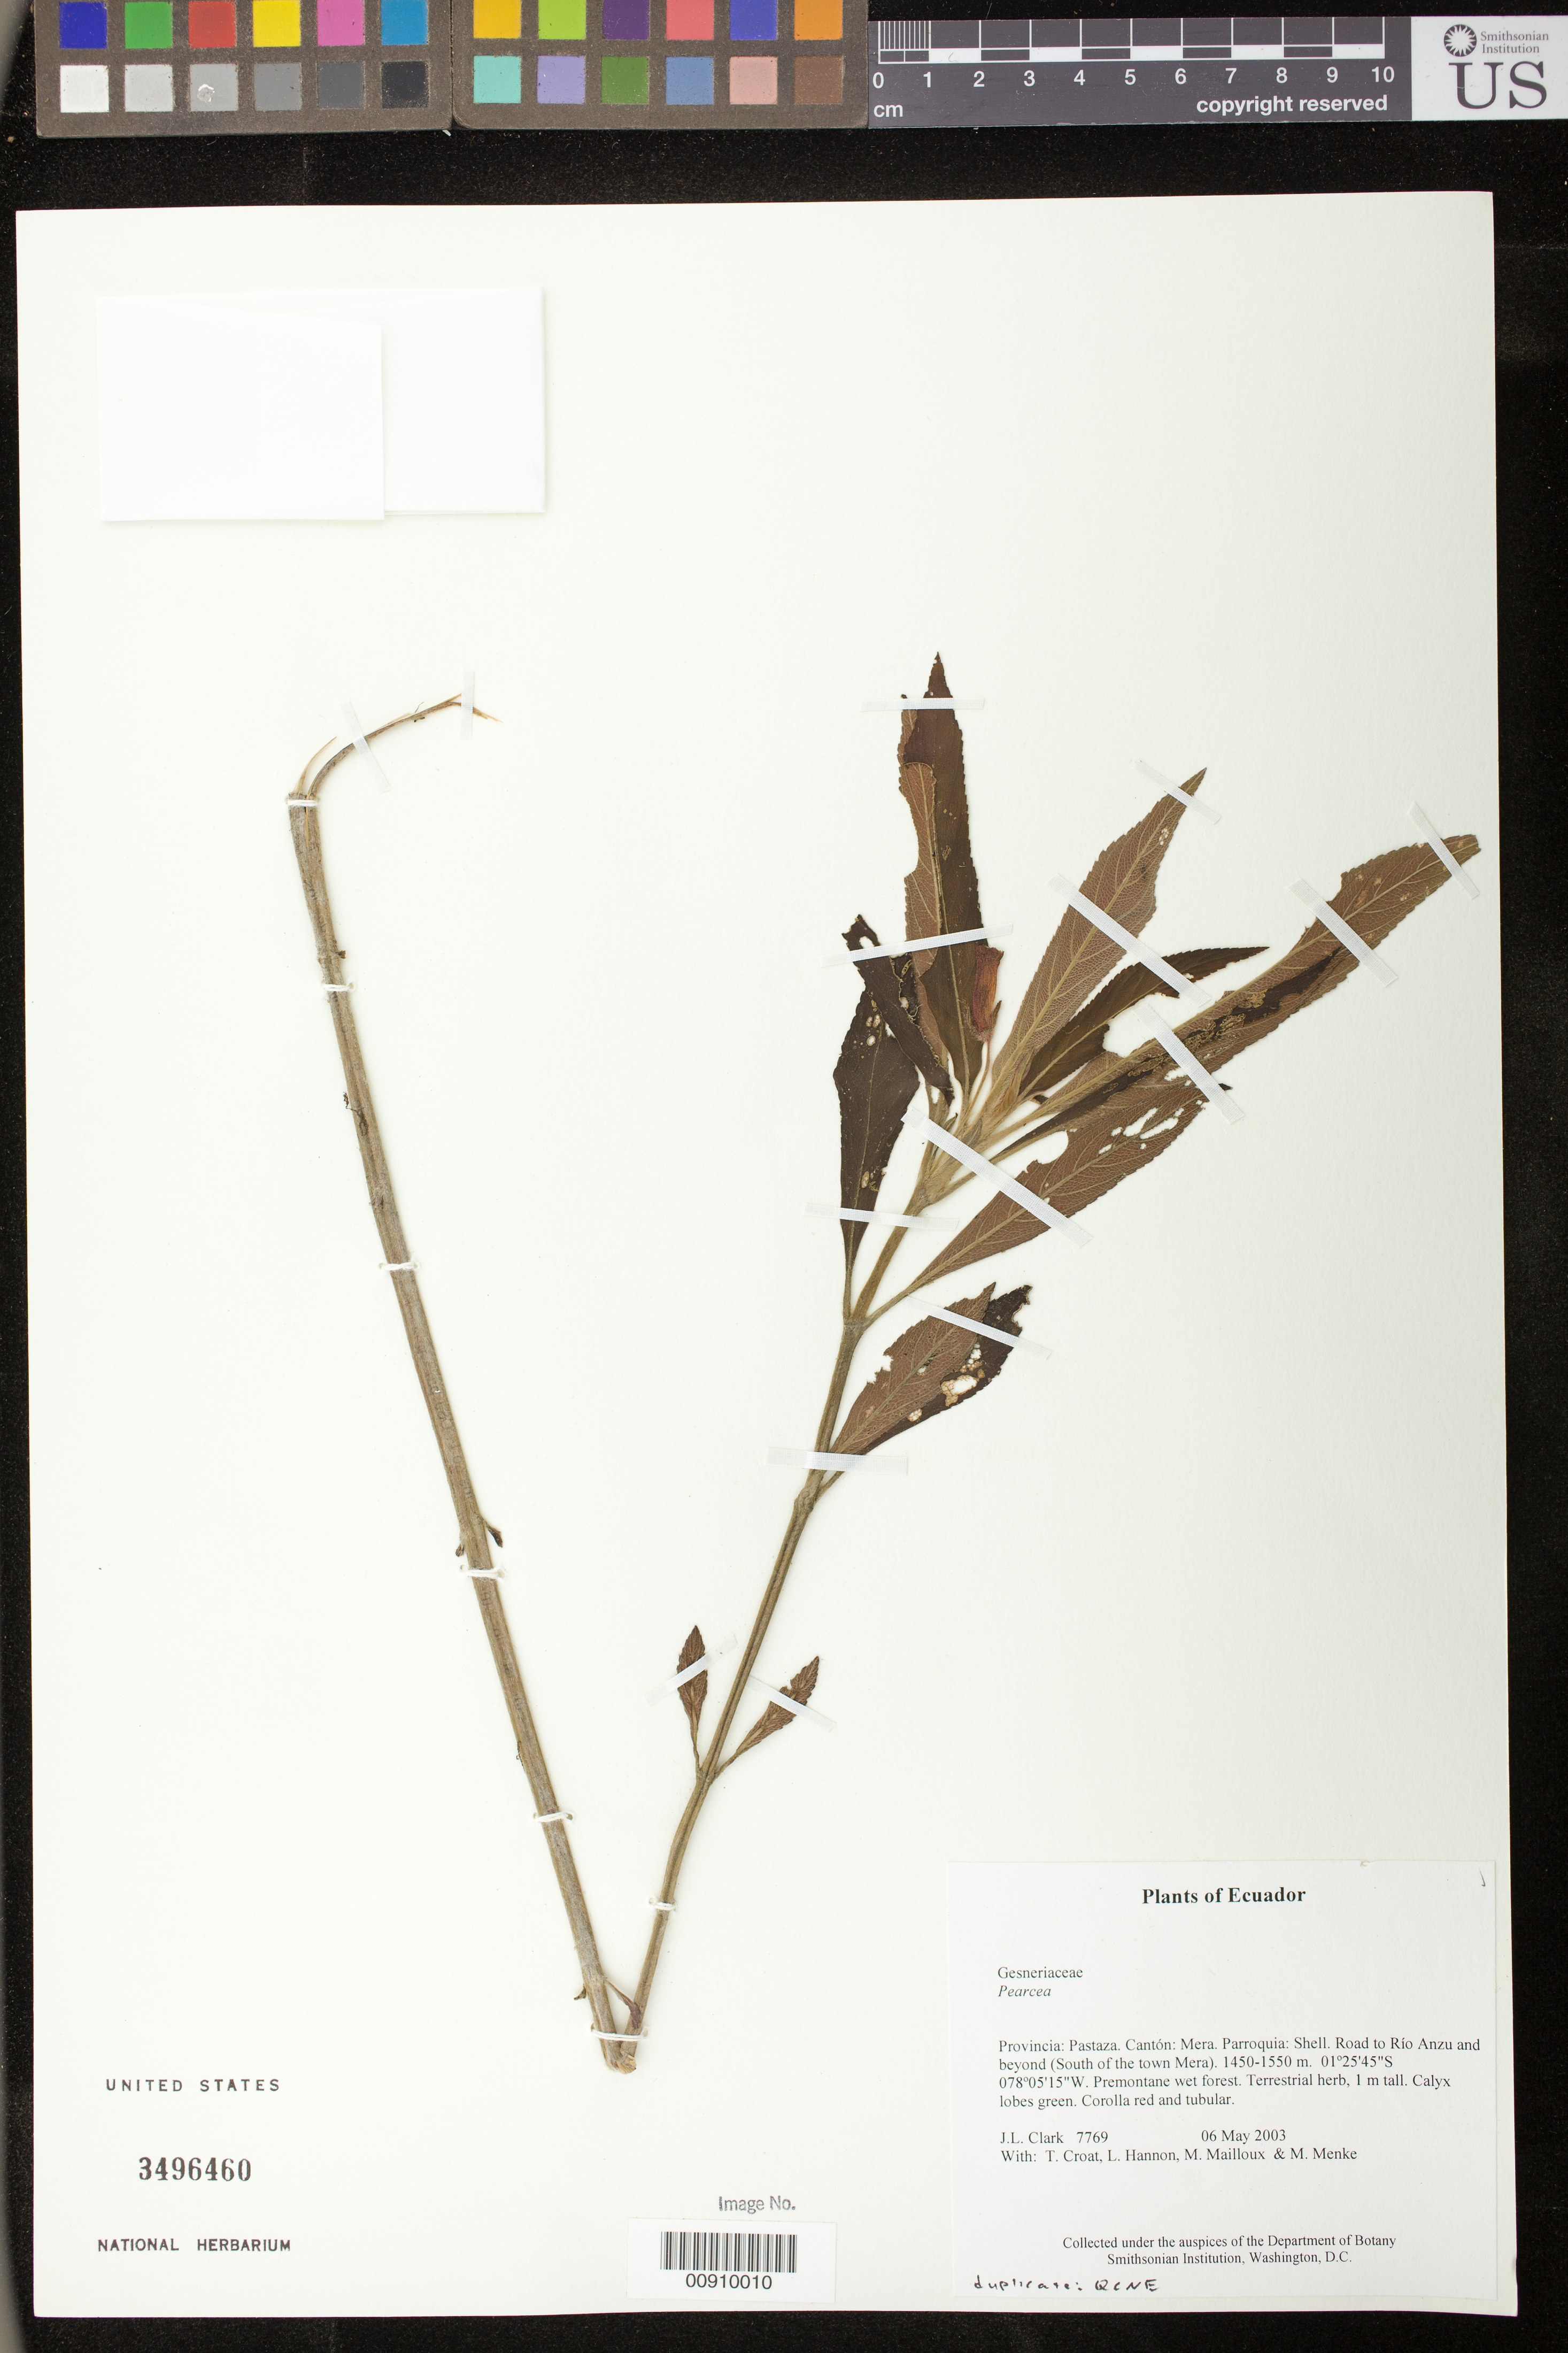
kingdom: Plantae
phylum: Tracheophyta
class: Magnoliopsida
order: Lamiales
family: Gesneriaceae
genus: Pearcea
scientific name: Pearcea sprucei var. sprucei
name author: (Britton ex Rusby) L.P. Kvist & L.E. Skog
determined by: Skog, Laurence E.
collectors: J. L. Clark, T. B. Croat, L. Hannon, M. Mailloux & M. Menke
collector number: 7769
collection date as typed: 06 May 2003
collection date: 2003-05-06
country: Ecuador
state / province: Pastaza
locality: Mera. Parroquia: Shell. Road to Río Anzu and beyond (South of the town Mera).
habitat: Premontane wet forest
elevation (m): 1450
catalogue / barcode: US 3496460